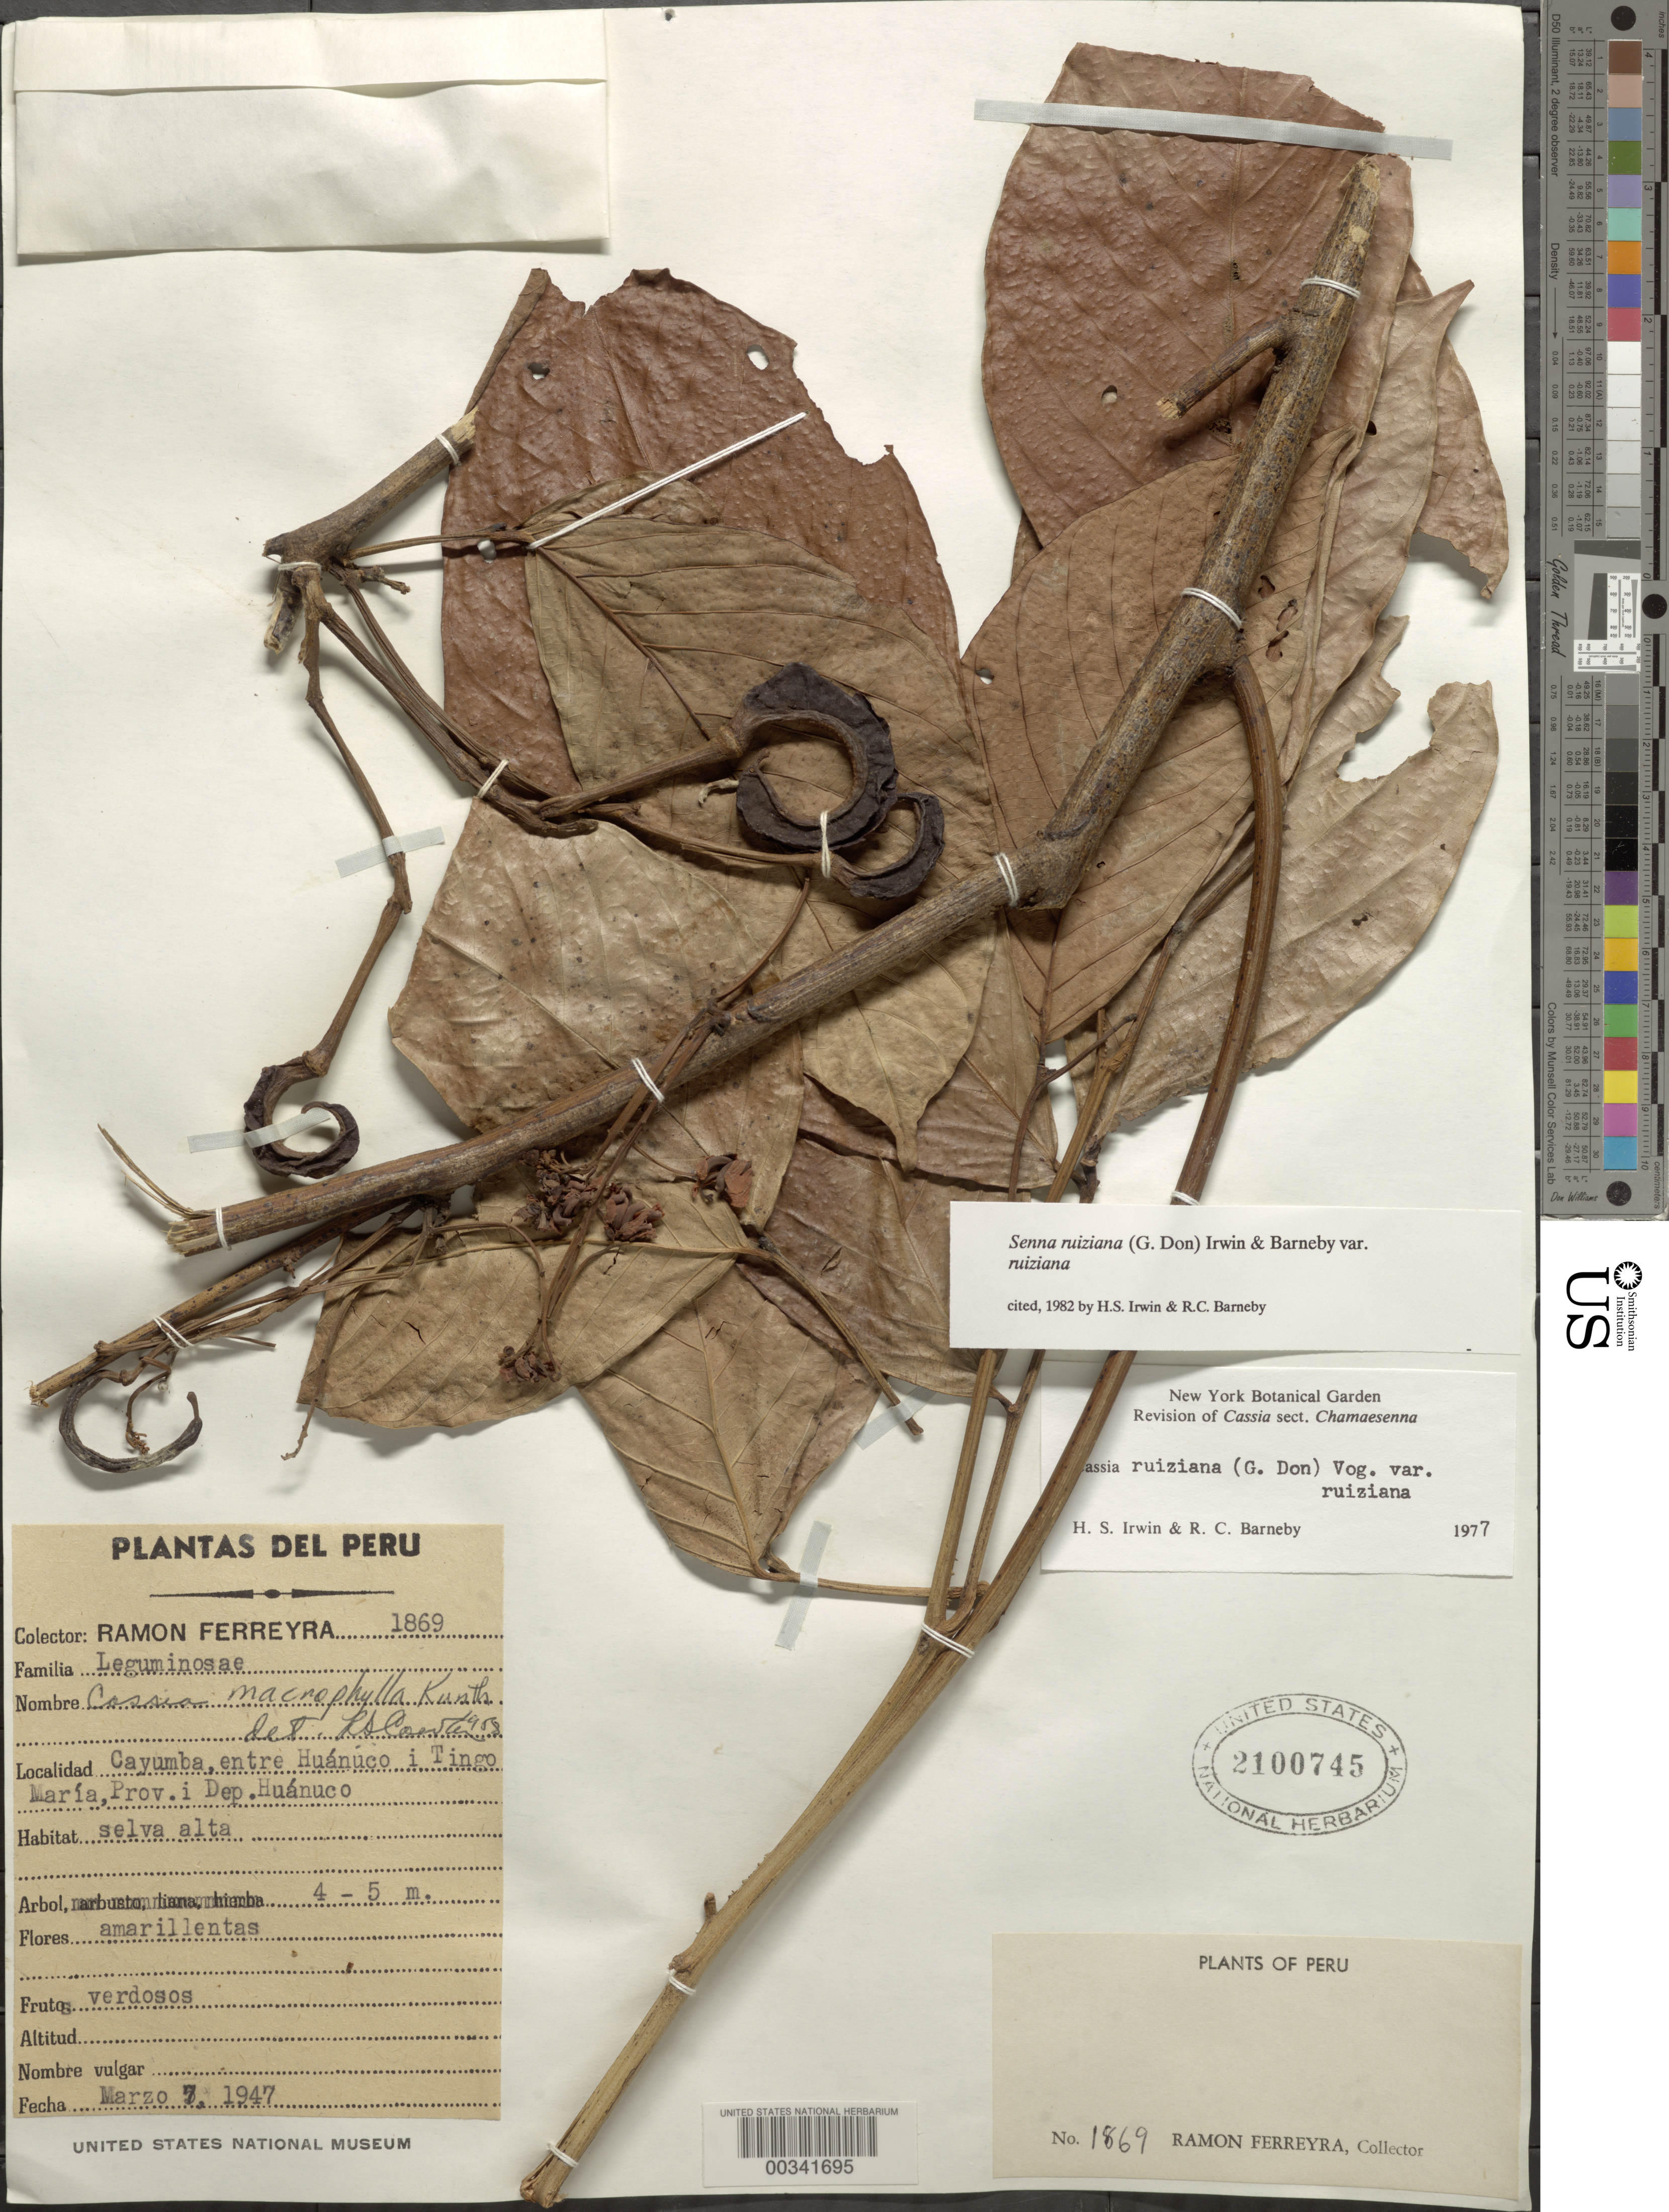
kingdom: Plantae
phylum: Tracheophyta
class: Magnoliopsida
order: Fabales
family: Fabaceae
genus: Senna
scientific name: Senna ruiziana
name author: (G. Don) H.S. Irwin & Barneby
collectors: R. A. Ferreyra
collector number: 1869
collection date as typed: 07 Mar 1947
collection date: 1947-03-07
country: Peru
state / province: Huánuco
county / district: Huánuco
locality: Cayumba, between Huánuco and Tingo María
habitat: Tall forest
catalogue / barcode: US 2100745